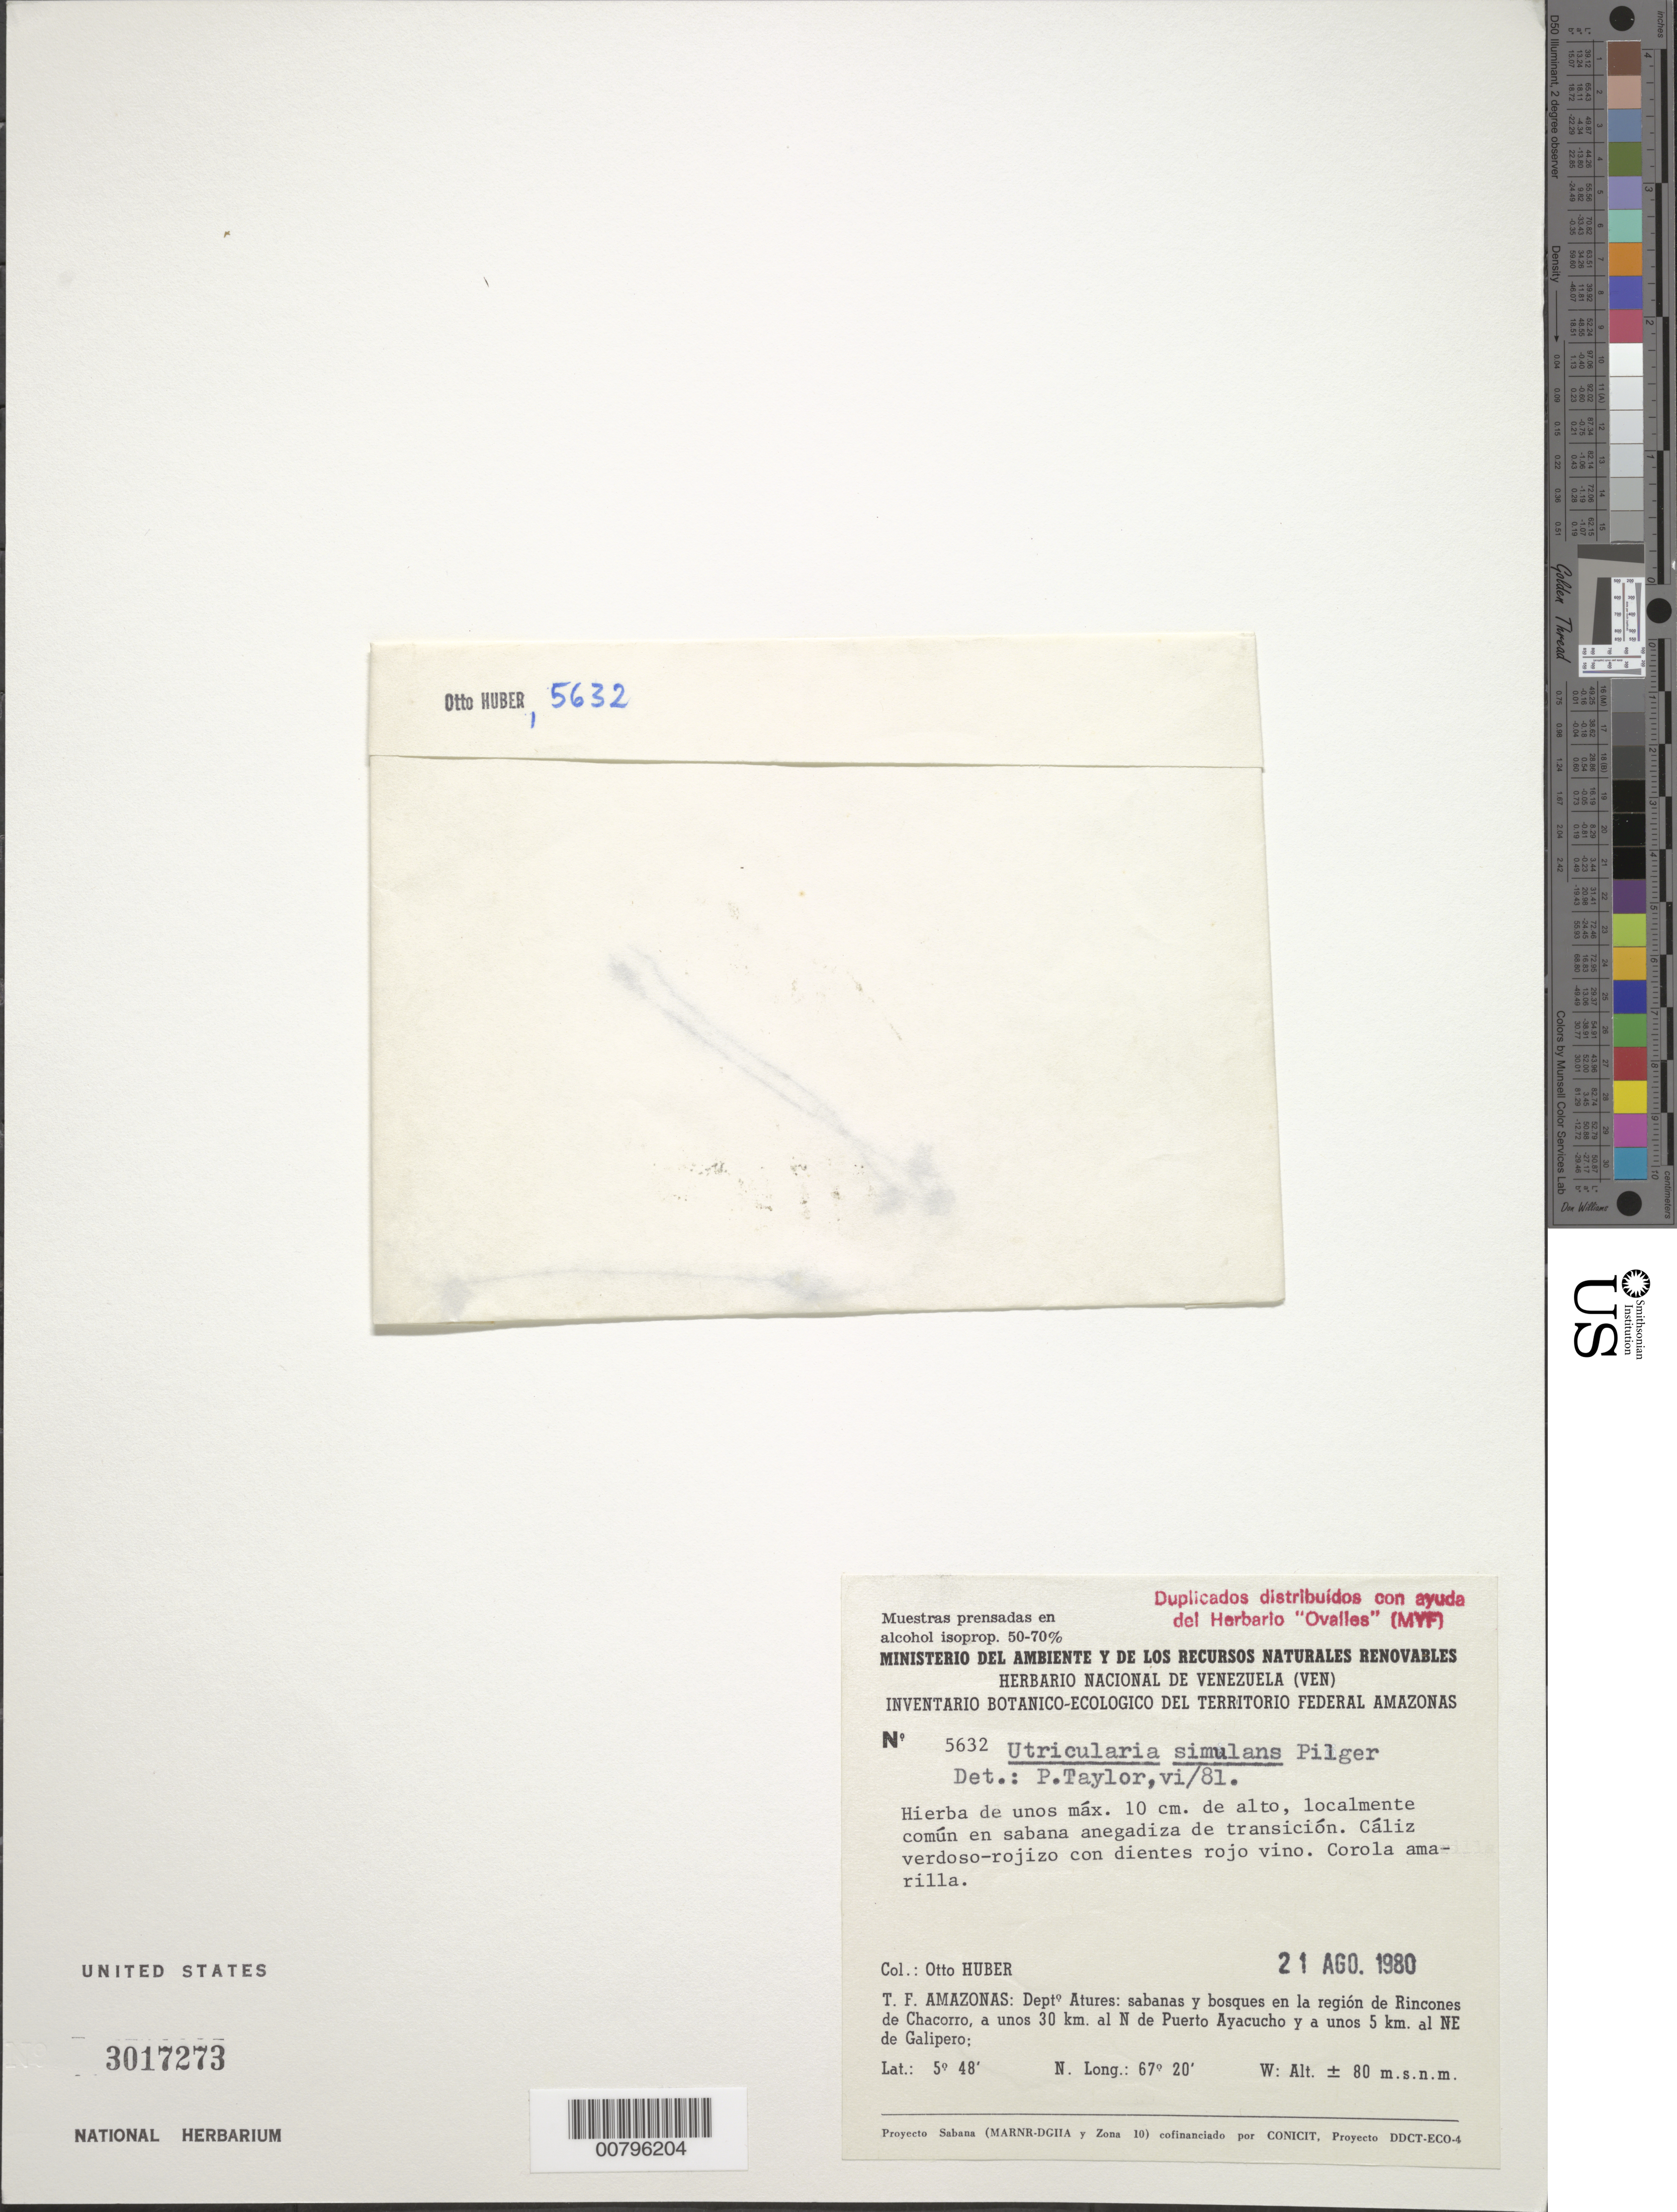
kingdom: Plantae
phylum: Tracheophyta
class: Magnoliopsida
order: Lamiales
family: Lentibulariaceae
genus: Utricularia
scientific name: Utricularia simulans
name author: Pilg.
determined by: Taylor, P.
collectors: O. Huber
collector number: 5632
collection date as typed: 21-Aug-80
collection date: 1980-08-21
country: Venezuela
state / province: Amazonas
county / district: Atures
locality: Rincones de Chacorro; 30 km al N de Puerto Ayacucho; 5 km al NE de Galipero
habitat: Sabana anegadiza de transicion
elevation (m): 80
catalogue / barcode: US 3017273